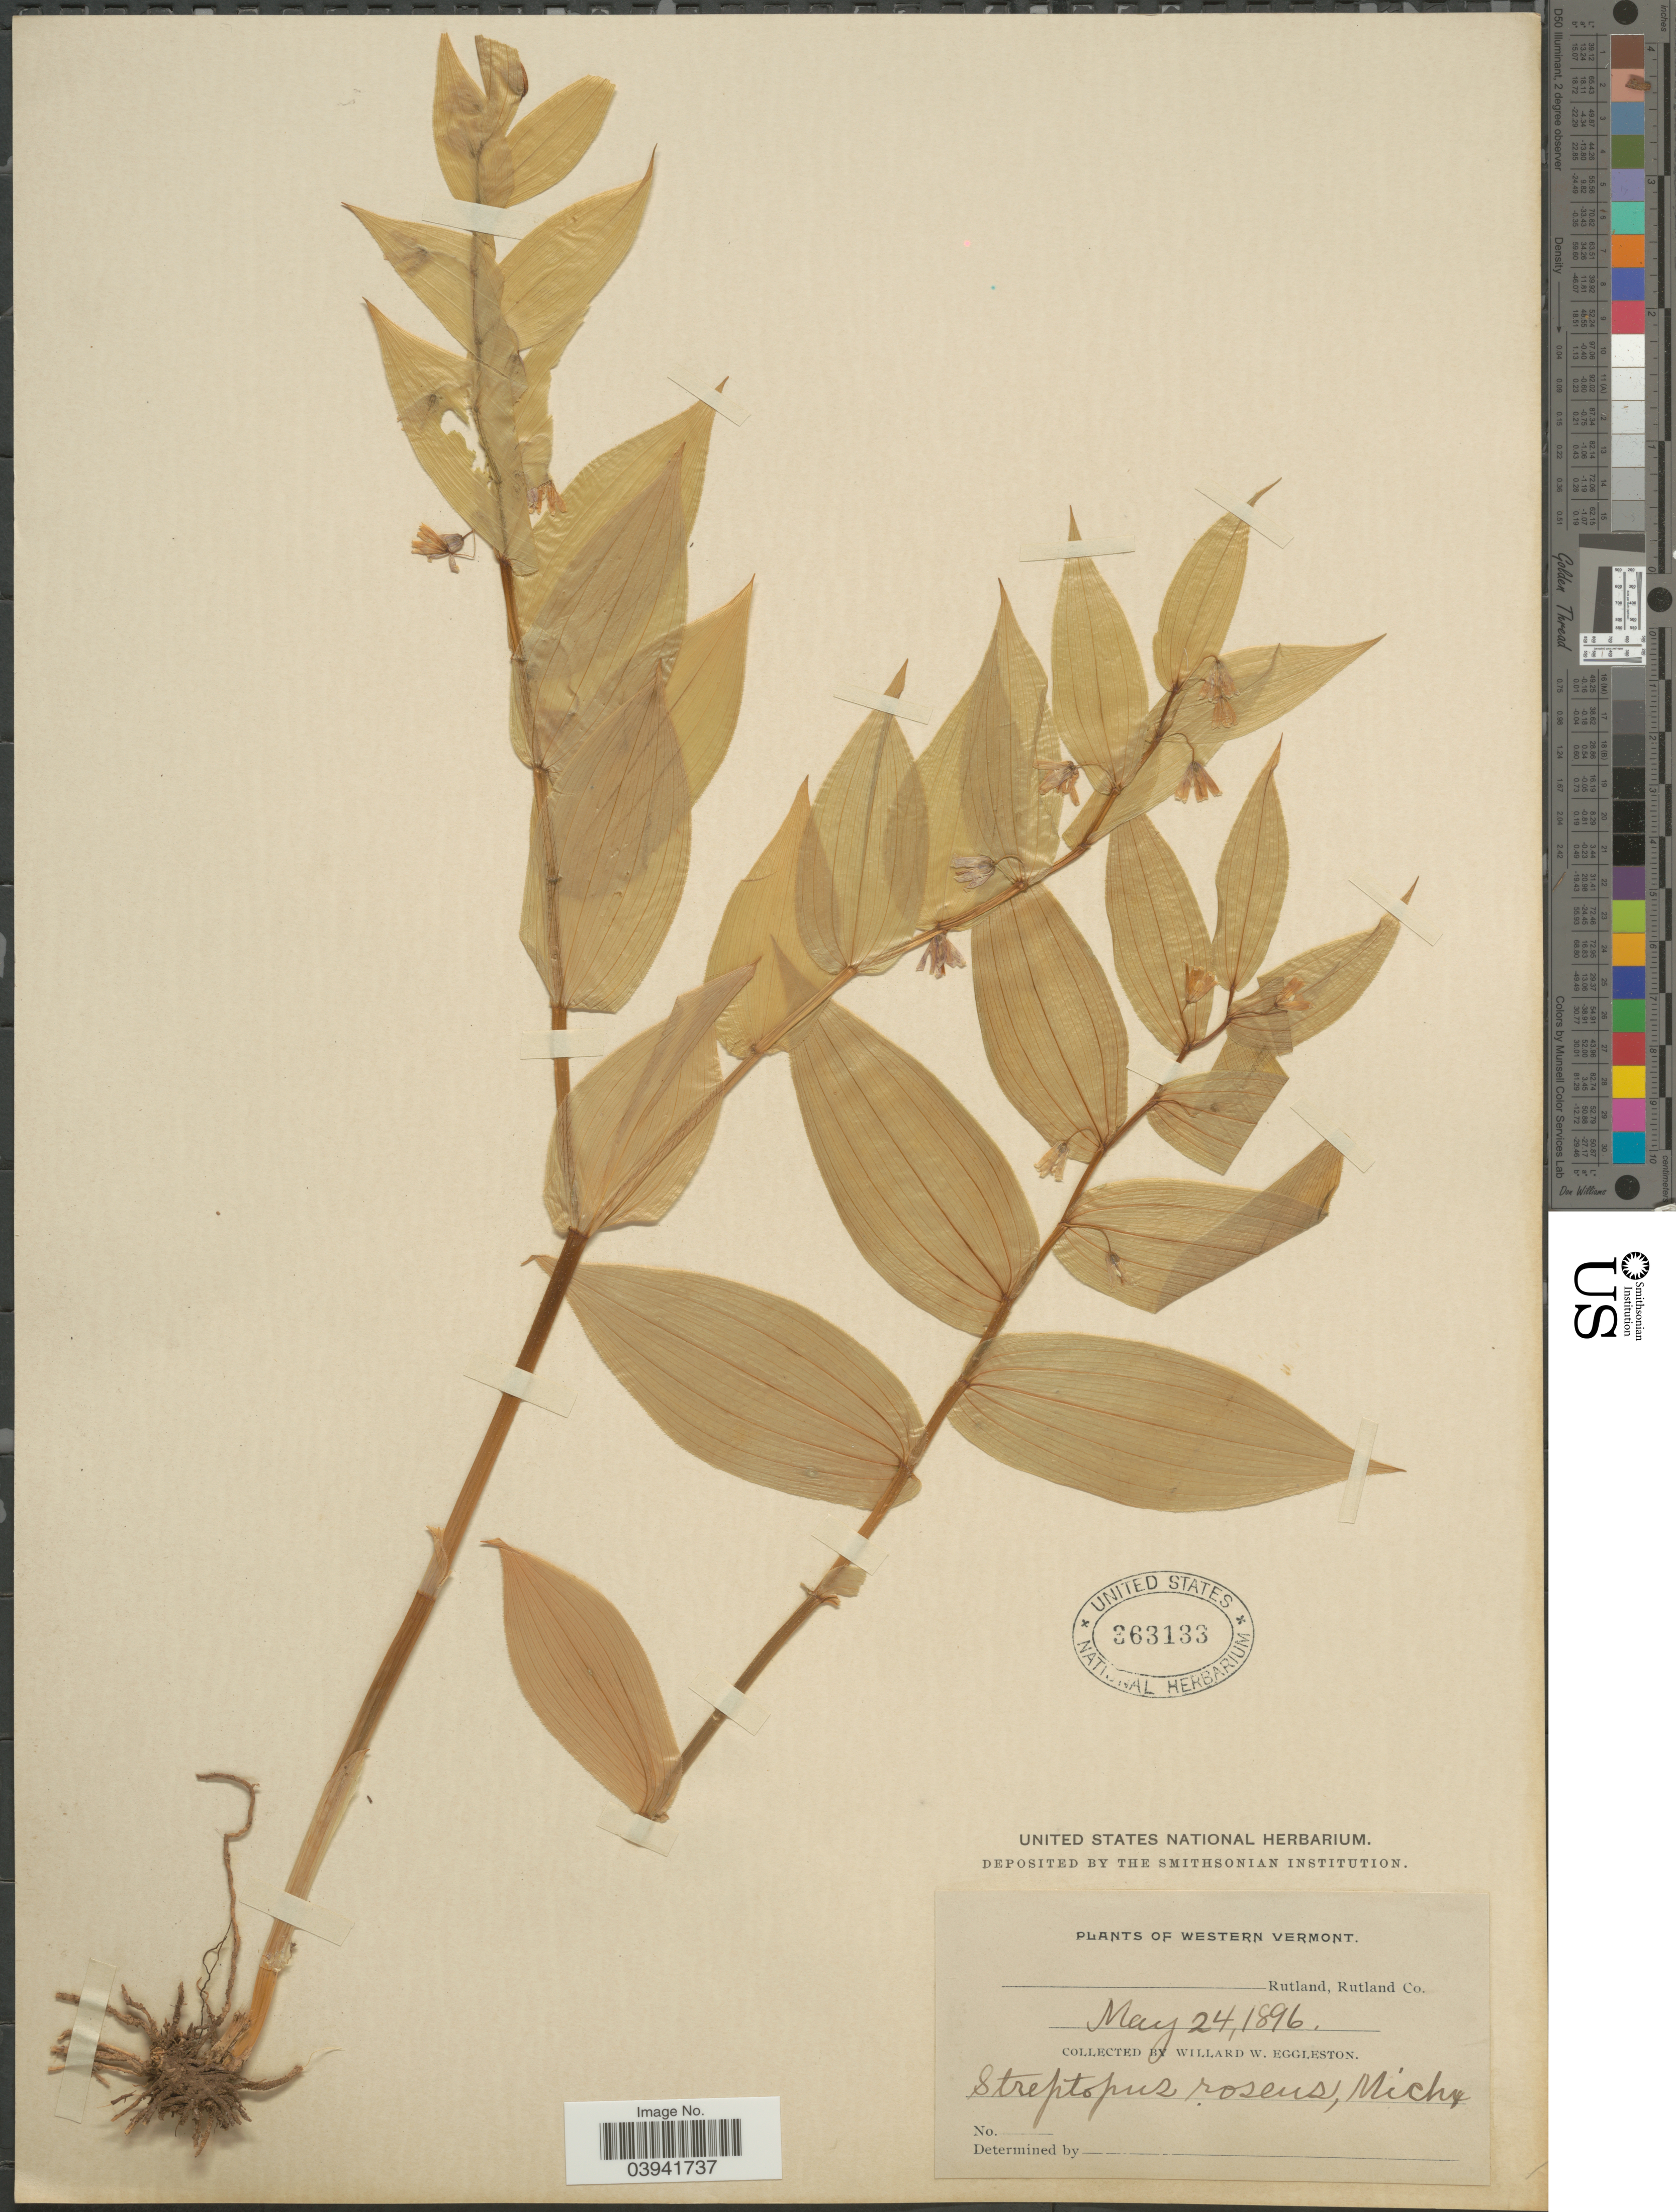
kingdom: Plantae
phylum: Tracheophyta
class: Liliopsida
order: Liliales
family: Liliaceae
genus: Streptopus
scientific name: Streptopus roseus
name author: Michx.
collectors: W. W. Eggleston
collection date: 1896-05-24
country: United States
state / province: Vermont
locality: Western Vermont. Rutland, Rutland Co.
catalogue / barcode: US 363133